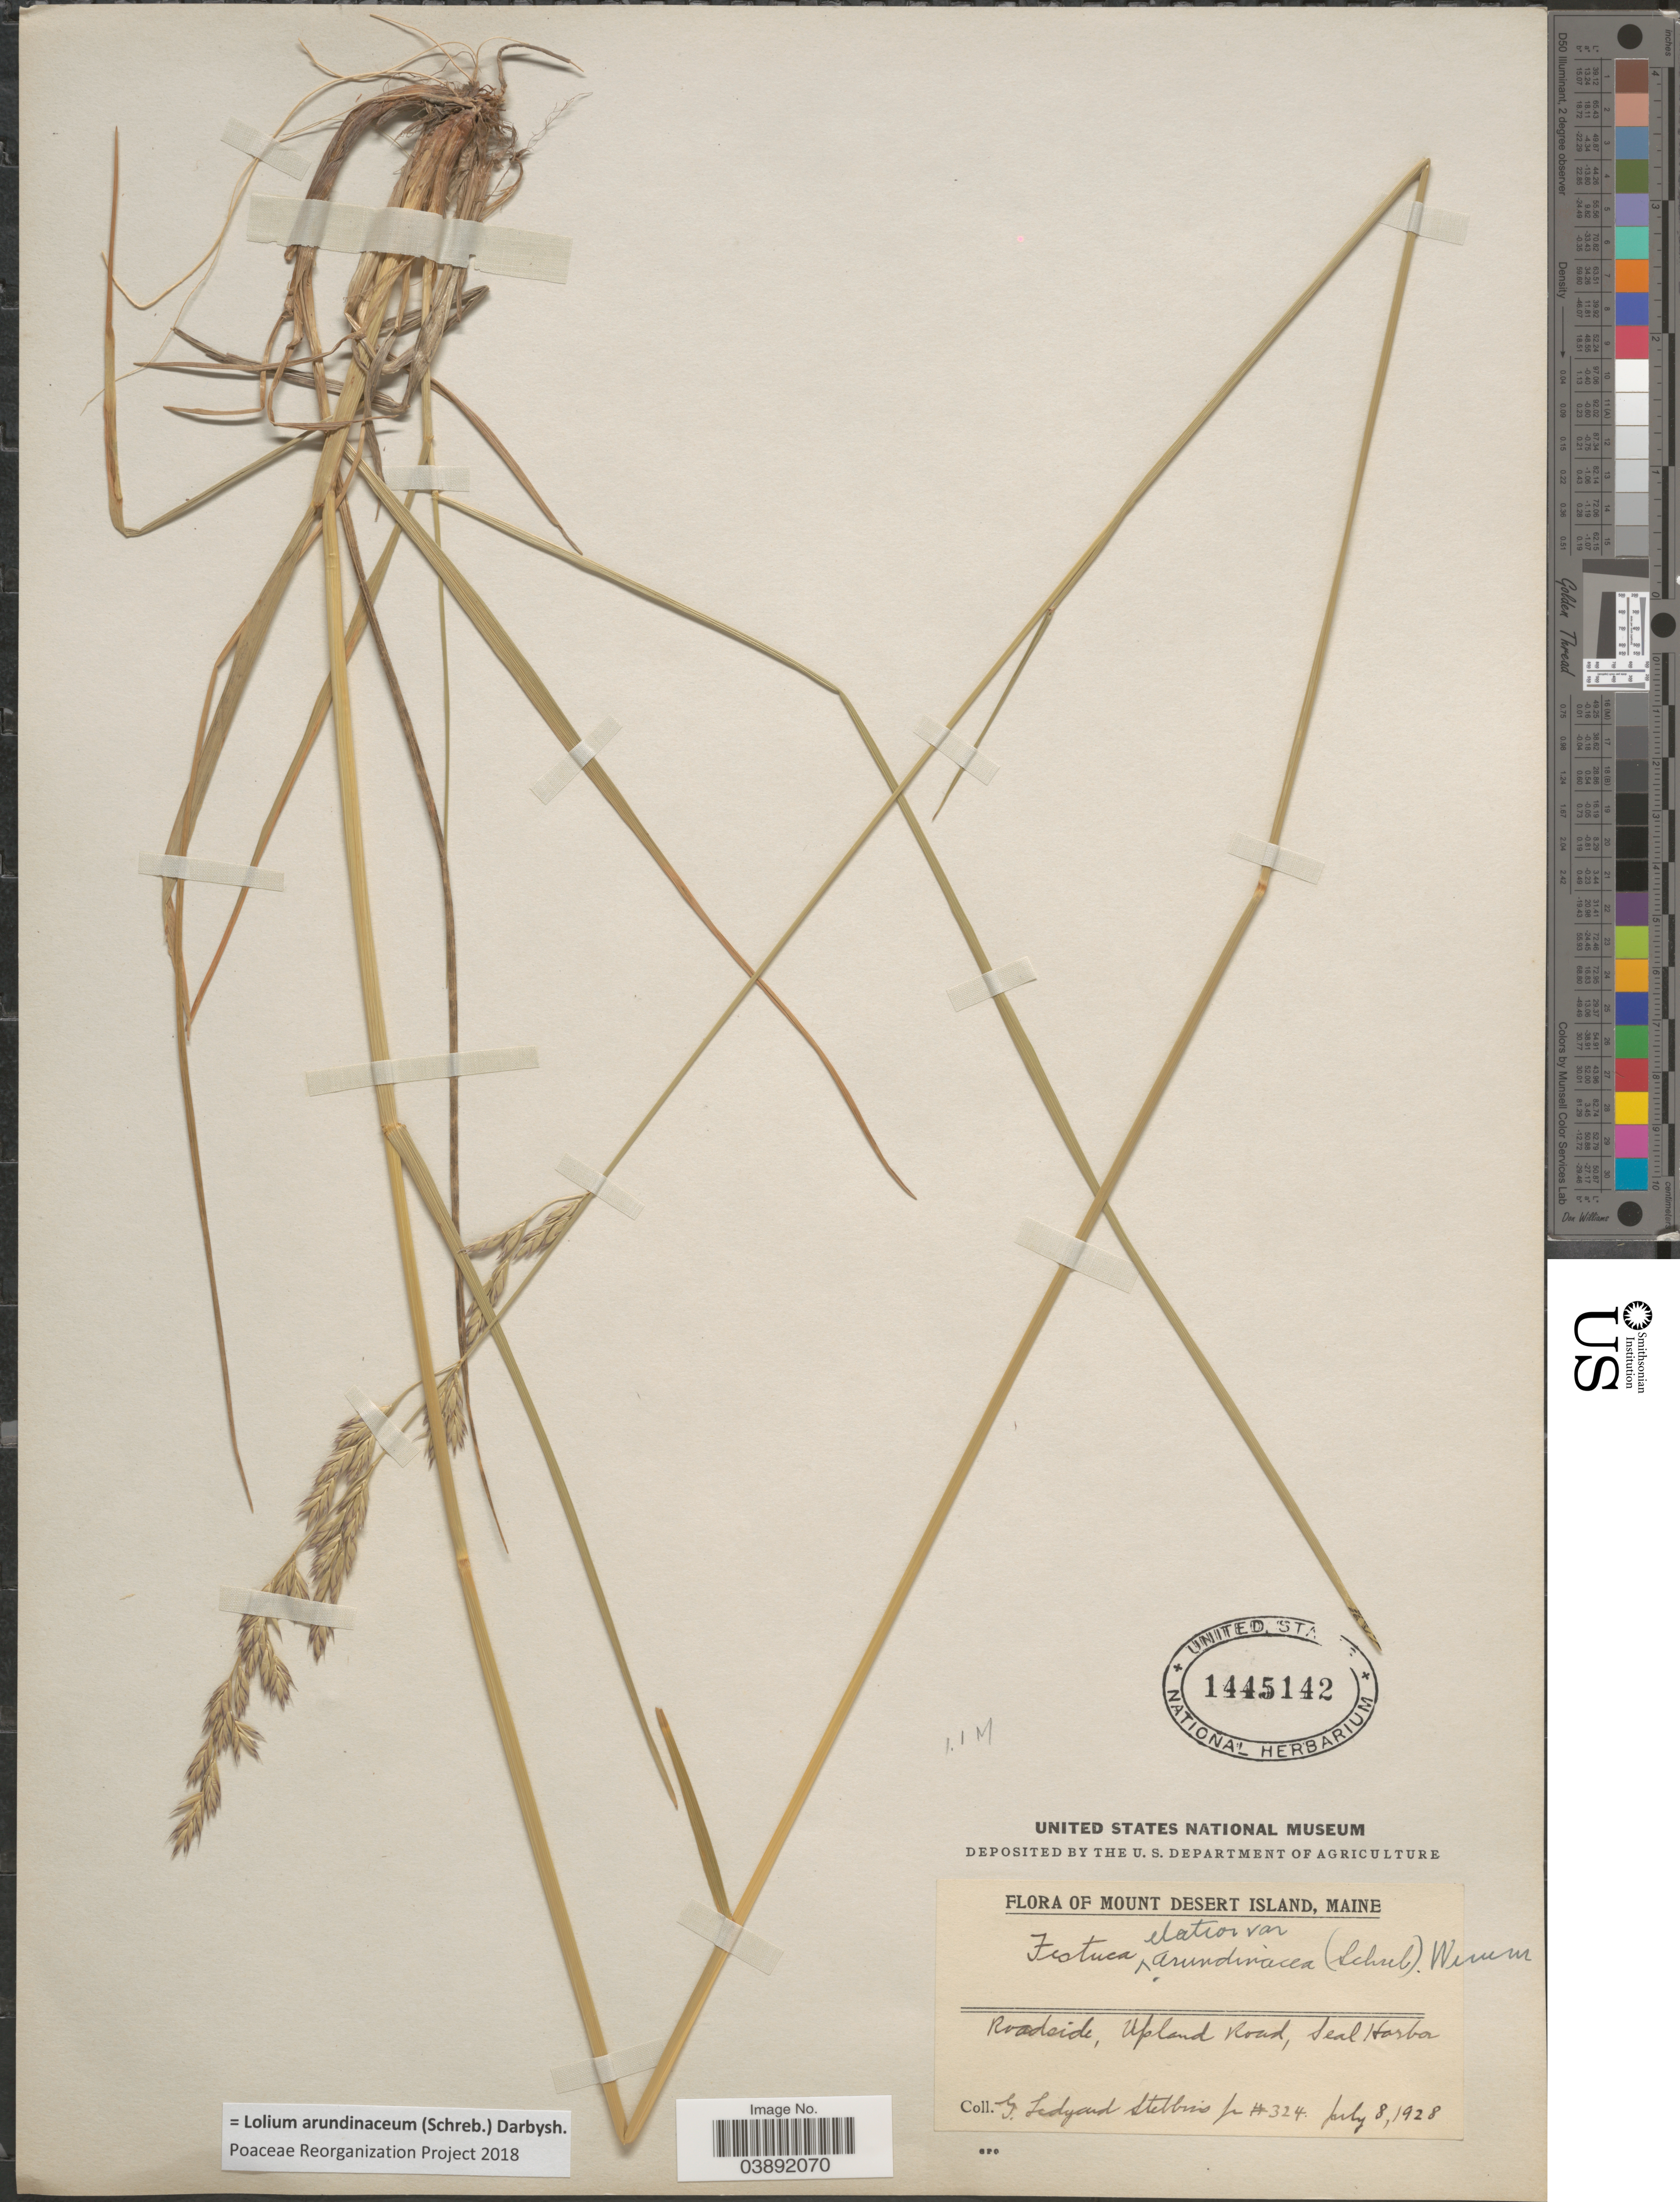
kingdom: Plantae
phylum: Tracheophyta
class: Liliopsida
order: Poales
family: Poaceae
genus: Lolium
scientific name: Lolium arundinaceum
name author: (Schreb.) Darbysh.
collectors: G. L. Stebbins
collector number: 324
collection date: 1928-07-08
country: United States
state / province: Maine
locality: Mount Desert Island. Roadside, Upland Road, Seal Harbor.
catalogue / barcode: US 1445142